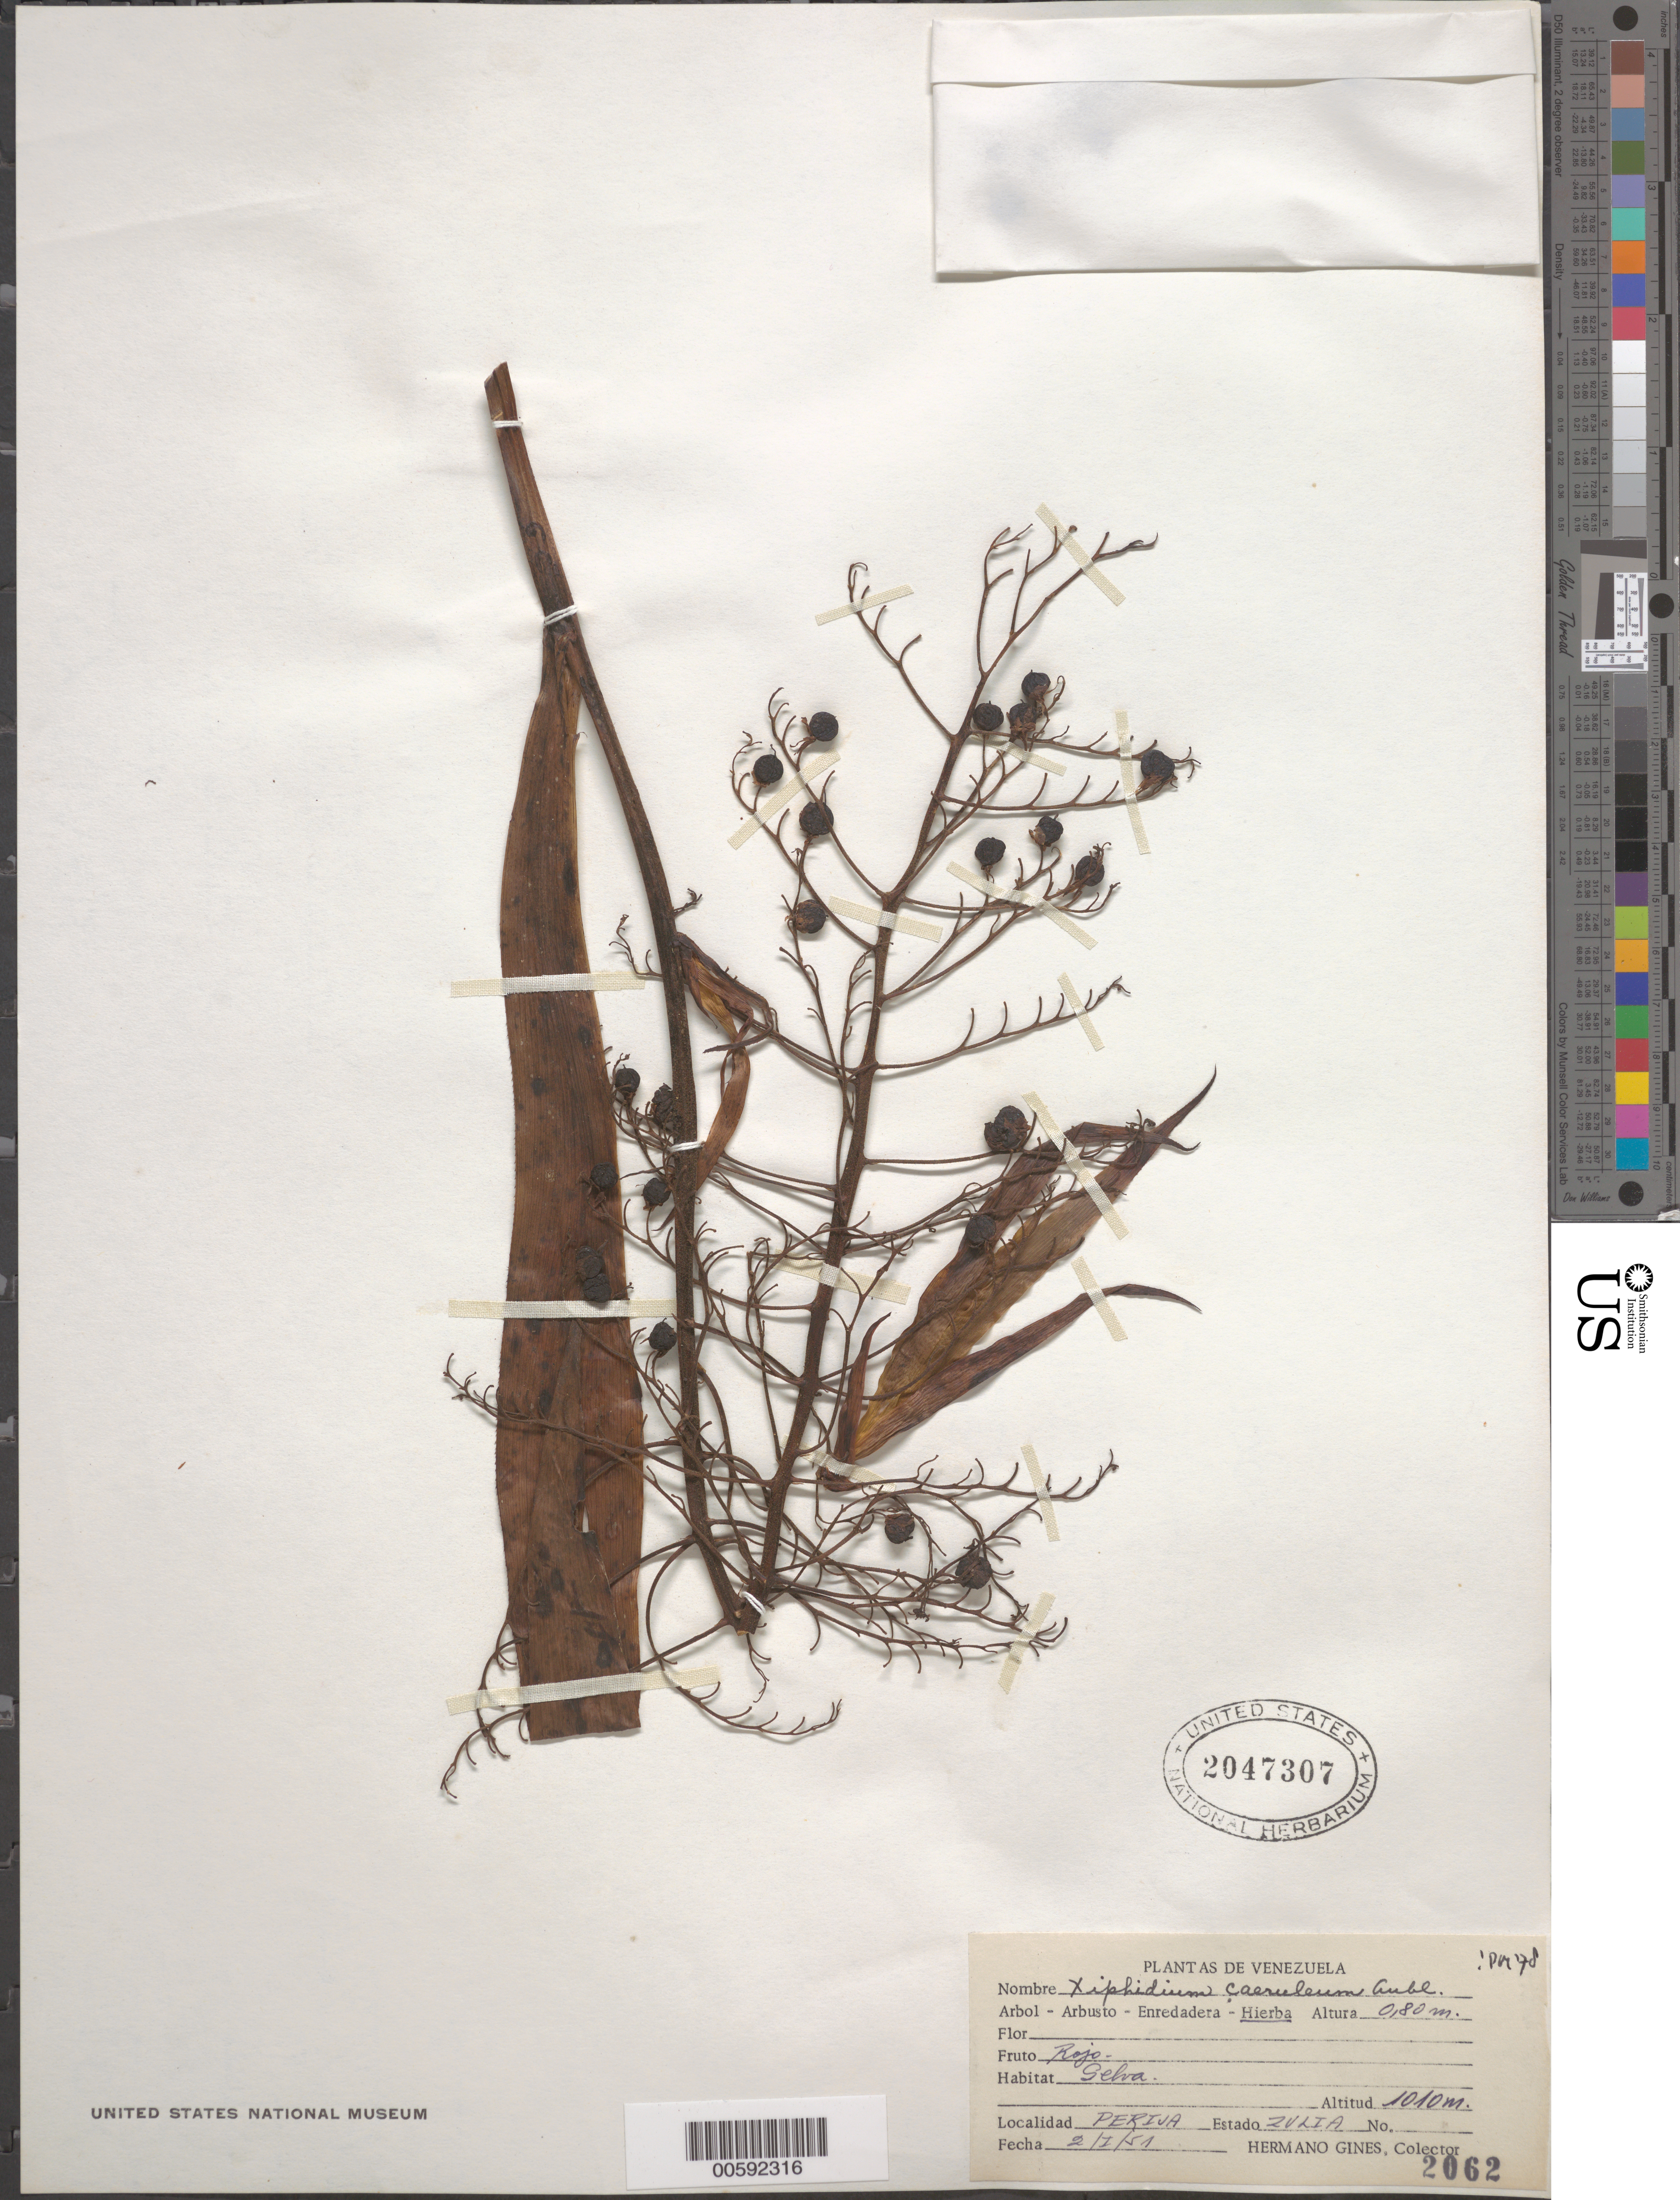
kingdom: Plantae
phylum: Tracheophyta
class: Liliopsida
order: Commelinales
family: Haemodoraceae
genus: Xiphidium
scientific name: Xiphidium caeruleum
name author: Aubl.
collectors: Bro. Gines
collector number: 2062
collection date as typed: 02 Jan 1951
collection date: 1951-01-02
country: Venezuela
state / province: Zulia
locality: Perija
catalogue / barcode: US 2047307